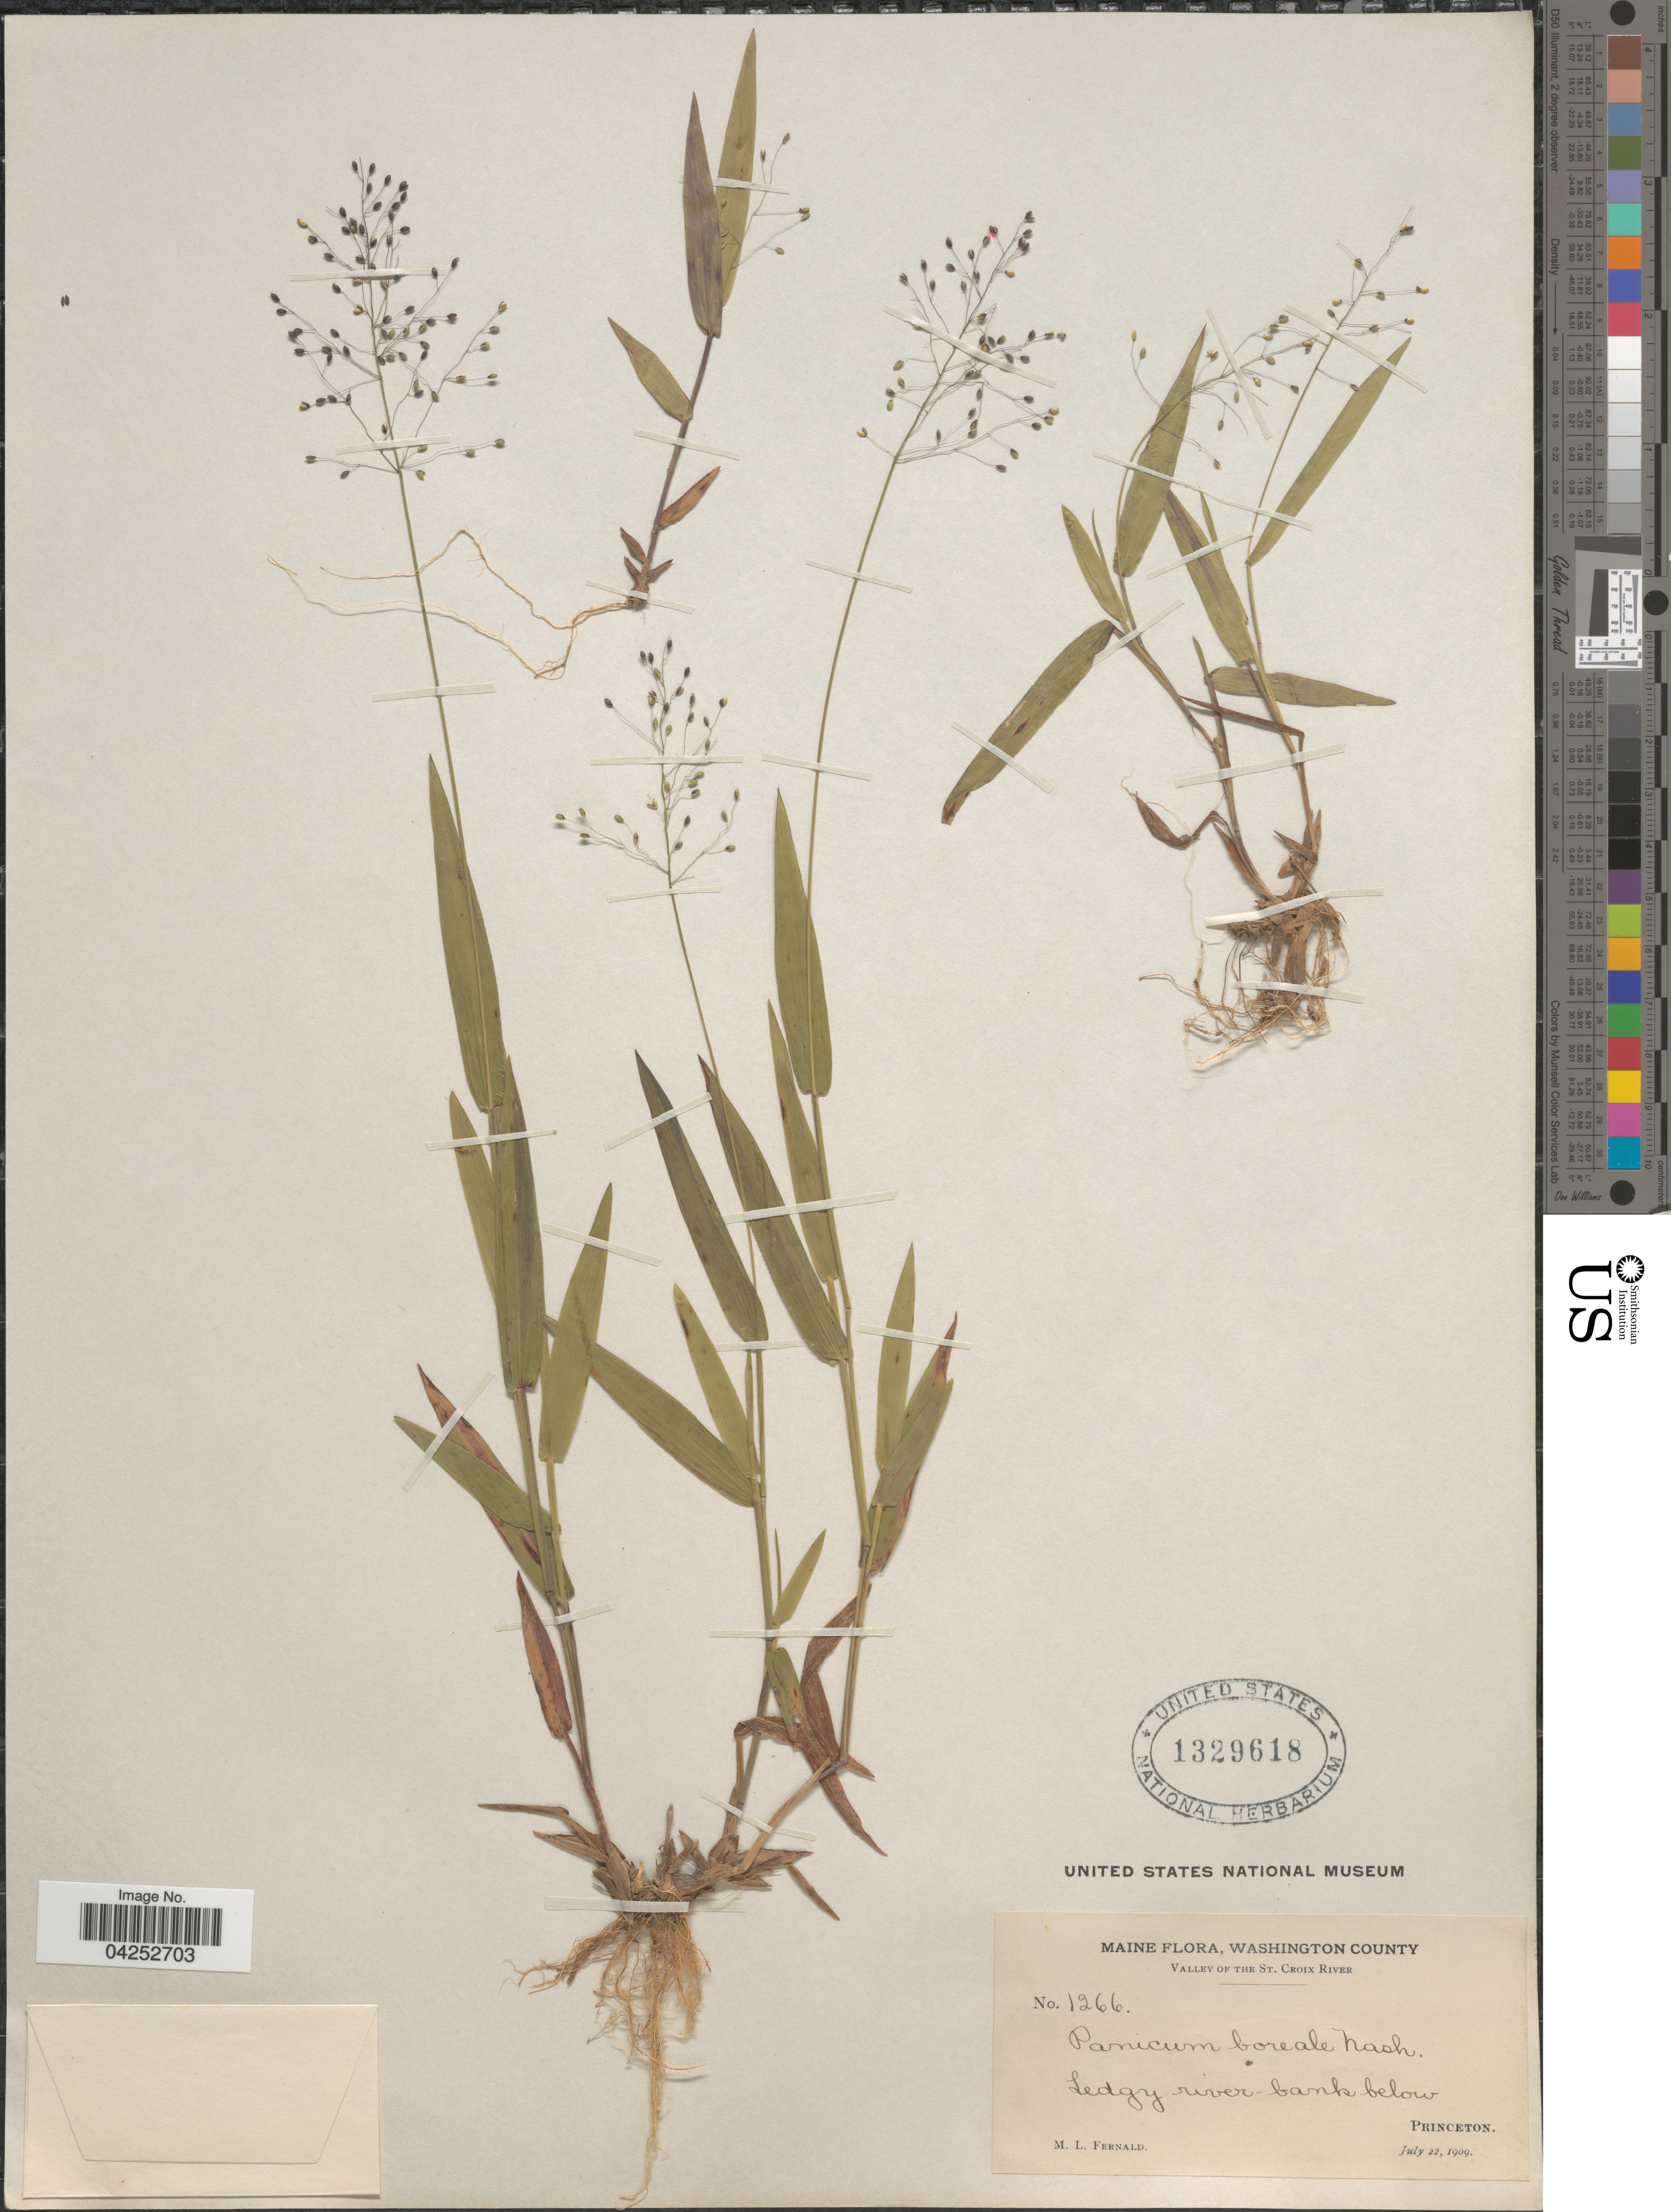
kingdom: Plantae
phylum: Tracheophyta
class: Liliopsida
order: Poales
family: Poaceae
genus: Dichanthelium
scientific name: Dichanthelium boreale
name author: (Nash) Freckmann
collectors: M. L. Fernald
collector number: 1266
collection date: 1909-07-22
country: United States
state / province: Maine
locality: Washington County. Valley of the St. Croix River. Ledgy river-bank below Princeton.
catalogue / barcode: US 1329618